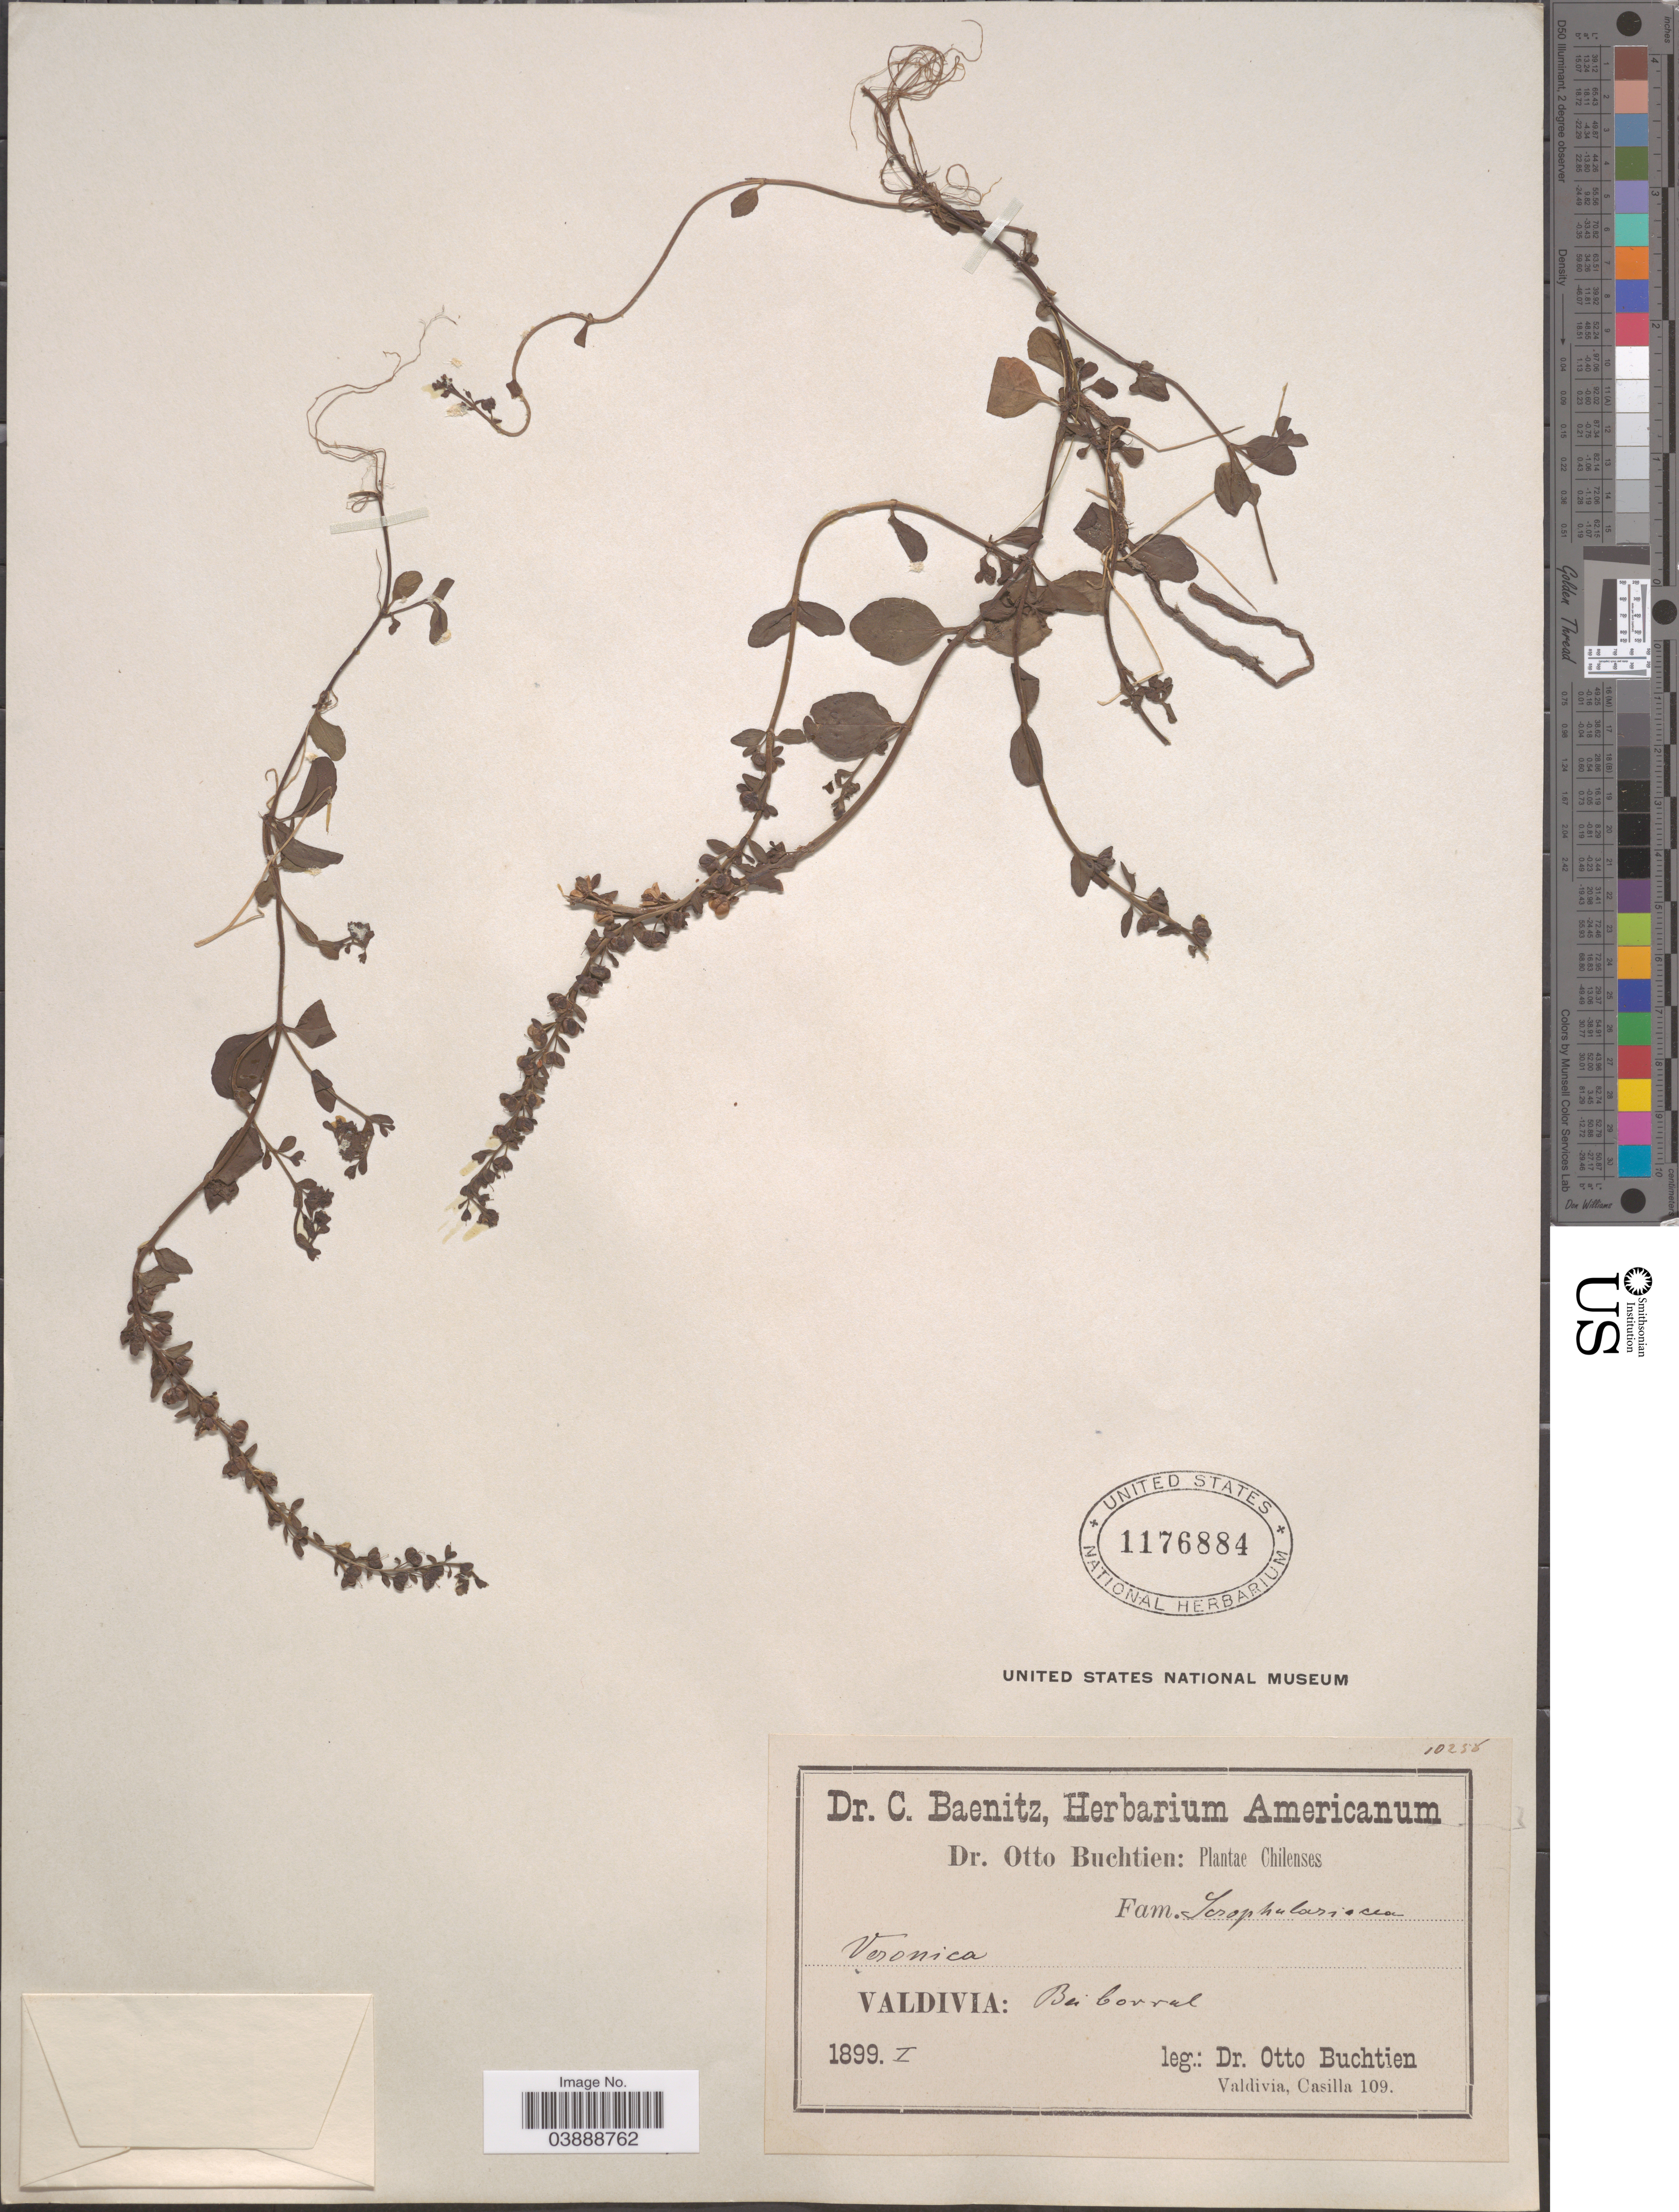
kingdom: Plantae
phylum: Tracheophyta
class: Magnoliopsida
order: Lamiales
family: Plantaginaceae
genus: Veronica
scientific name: Veronica serpyllifolia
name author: L.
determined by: Albach, Dirk C.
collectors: O. Buchtien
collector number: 10256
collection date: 1899-01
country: Chile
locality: Valdivia: Bei borral.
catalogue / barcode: US 1176884